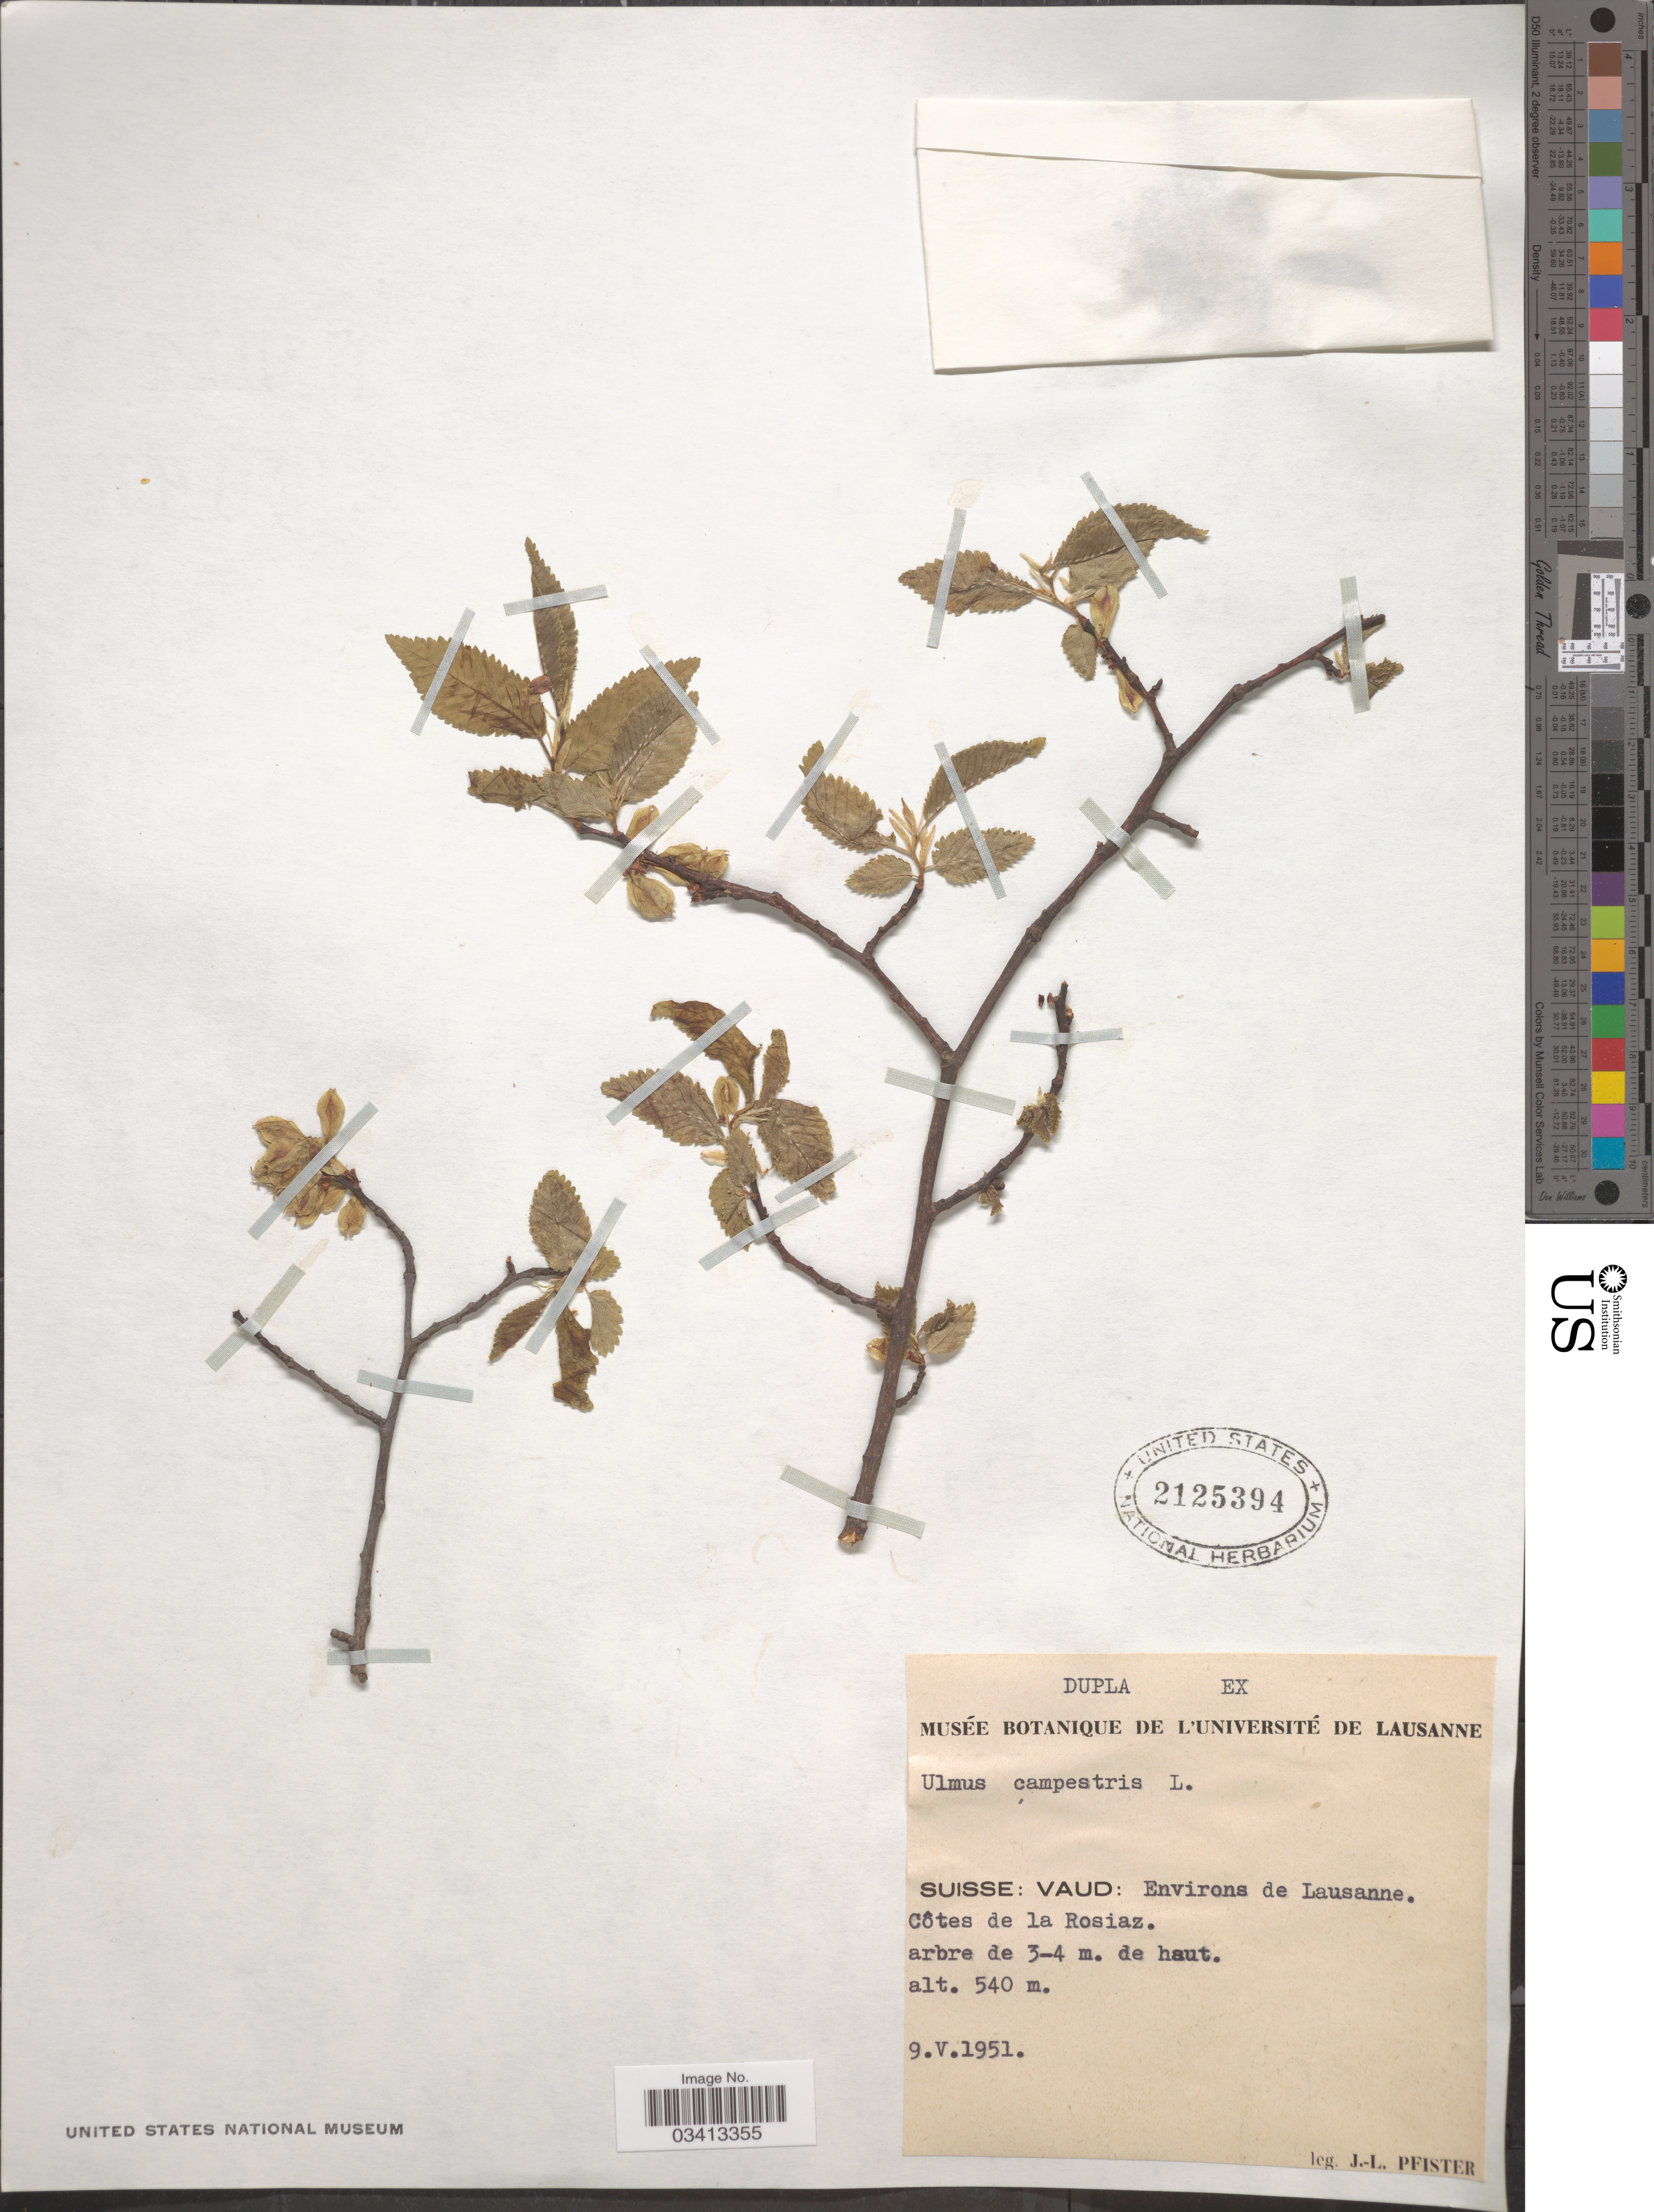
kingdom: Plantae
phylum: Tracheophyta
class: Magnoliopsida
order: Rosales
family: Ulmaceae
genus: Ulmus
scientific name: Ulmus campestris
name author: L.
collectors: J. Pfister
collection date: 1951-05-09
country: Switzerland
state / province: Vaud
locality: Suisse: Environs de Lausanne. Cötes de la Rosiaz.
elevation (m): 540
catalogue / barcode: US 2125394